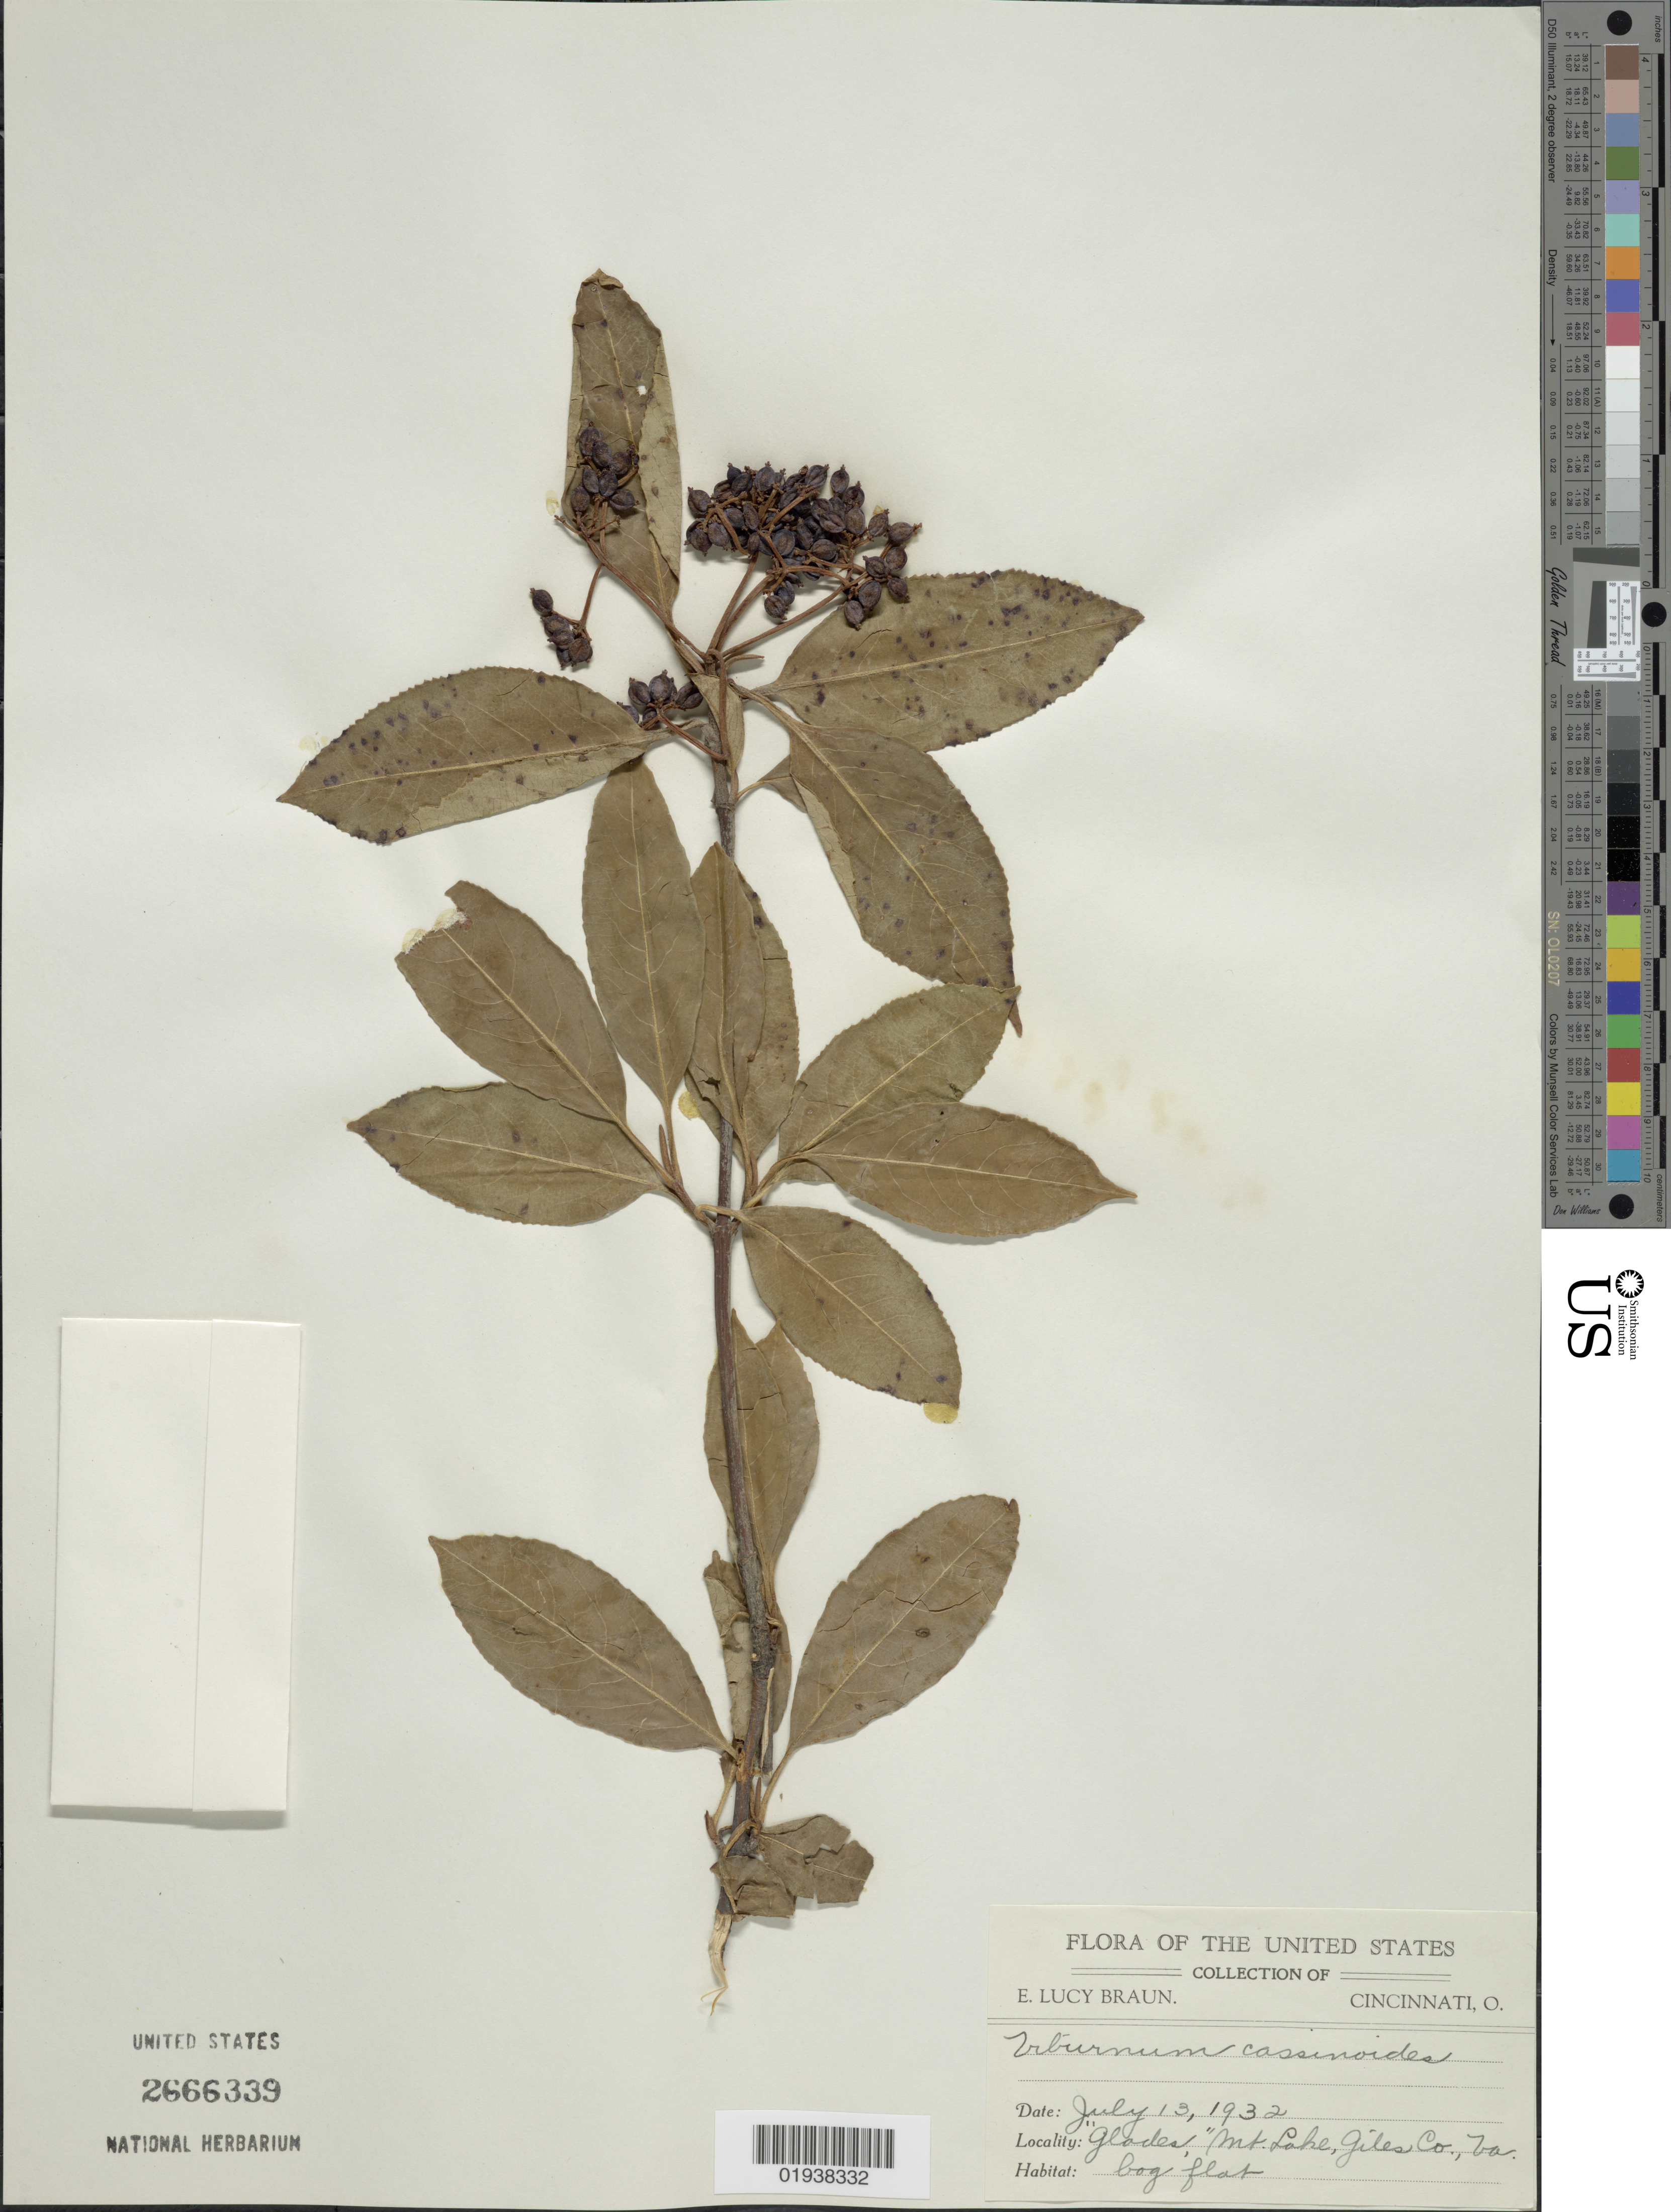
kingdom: Plantae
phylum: Tracheophyta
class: Magnoliopsida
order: Dipsacales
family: Viburnaceae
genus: Viburnum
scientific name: Viburnum cassinoides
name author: L.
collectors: E. L. Braun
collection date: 1932-07-13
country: United States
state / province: Virginia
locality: Glades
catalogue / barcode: US 2666339